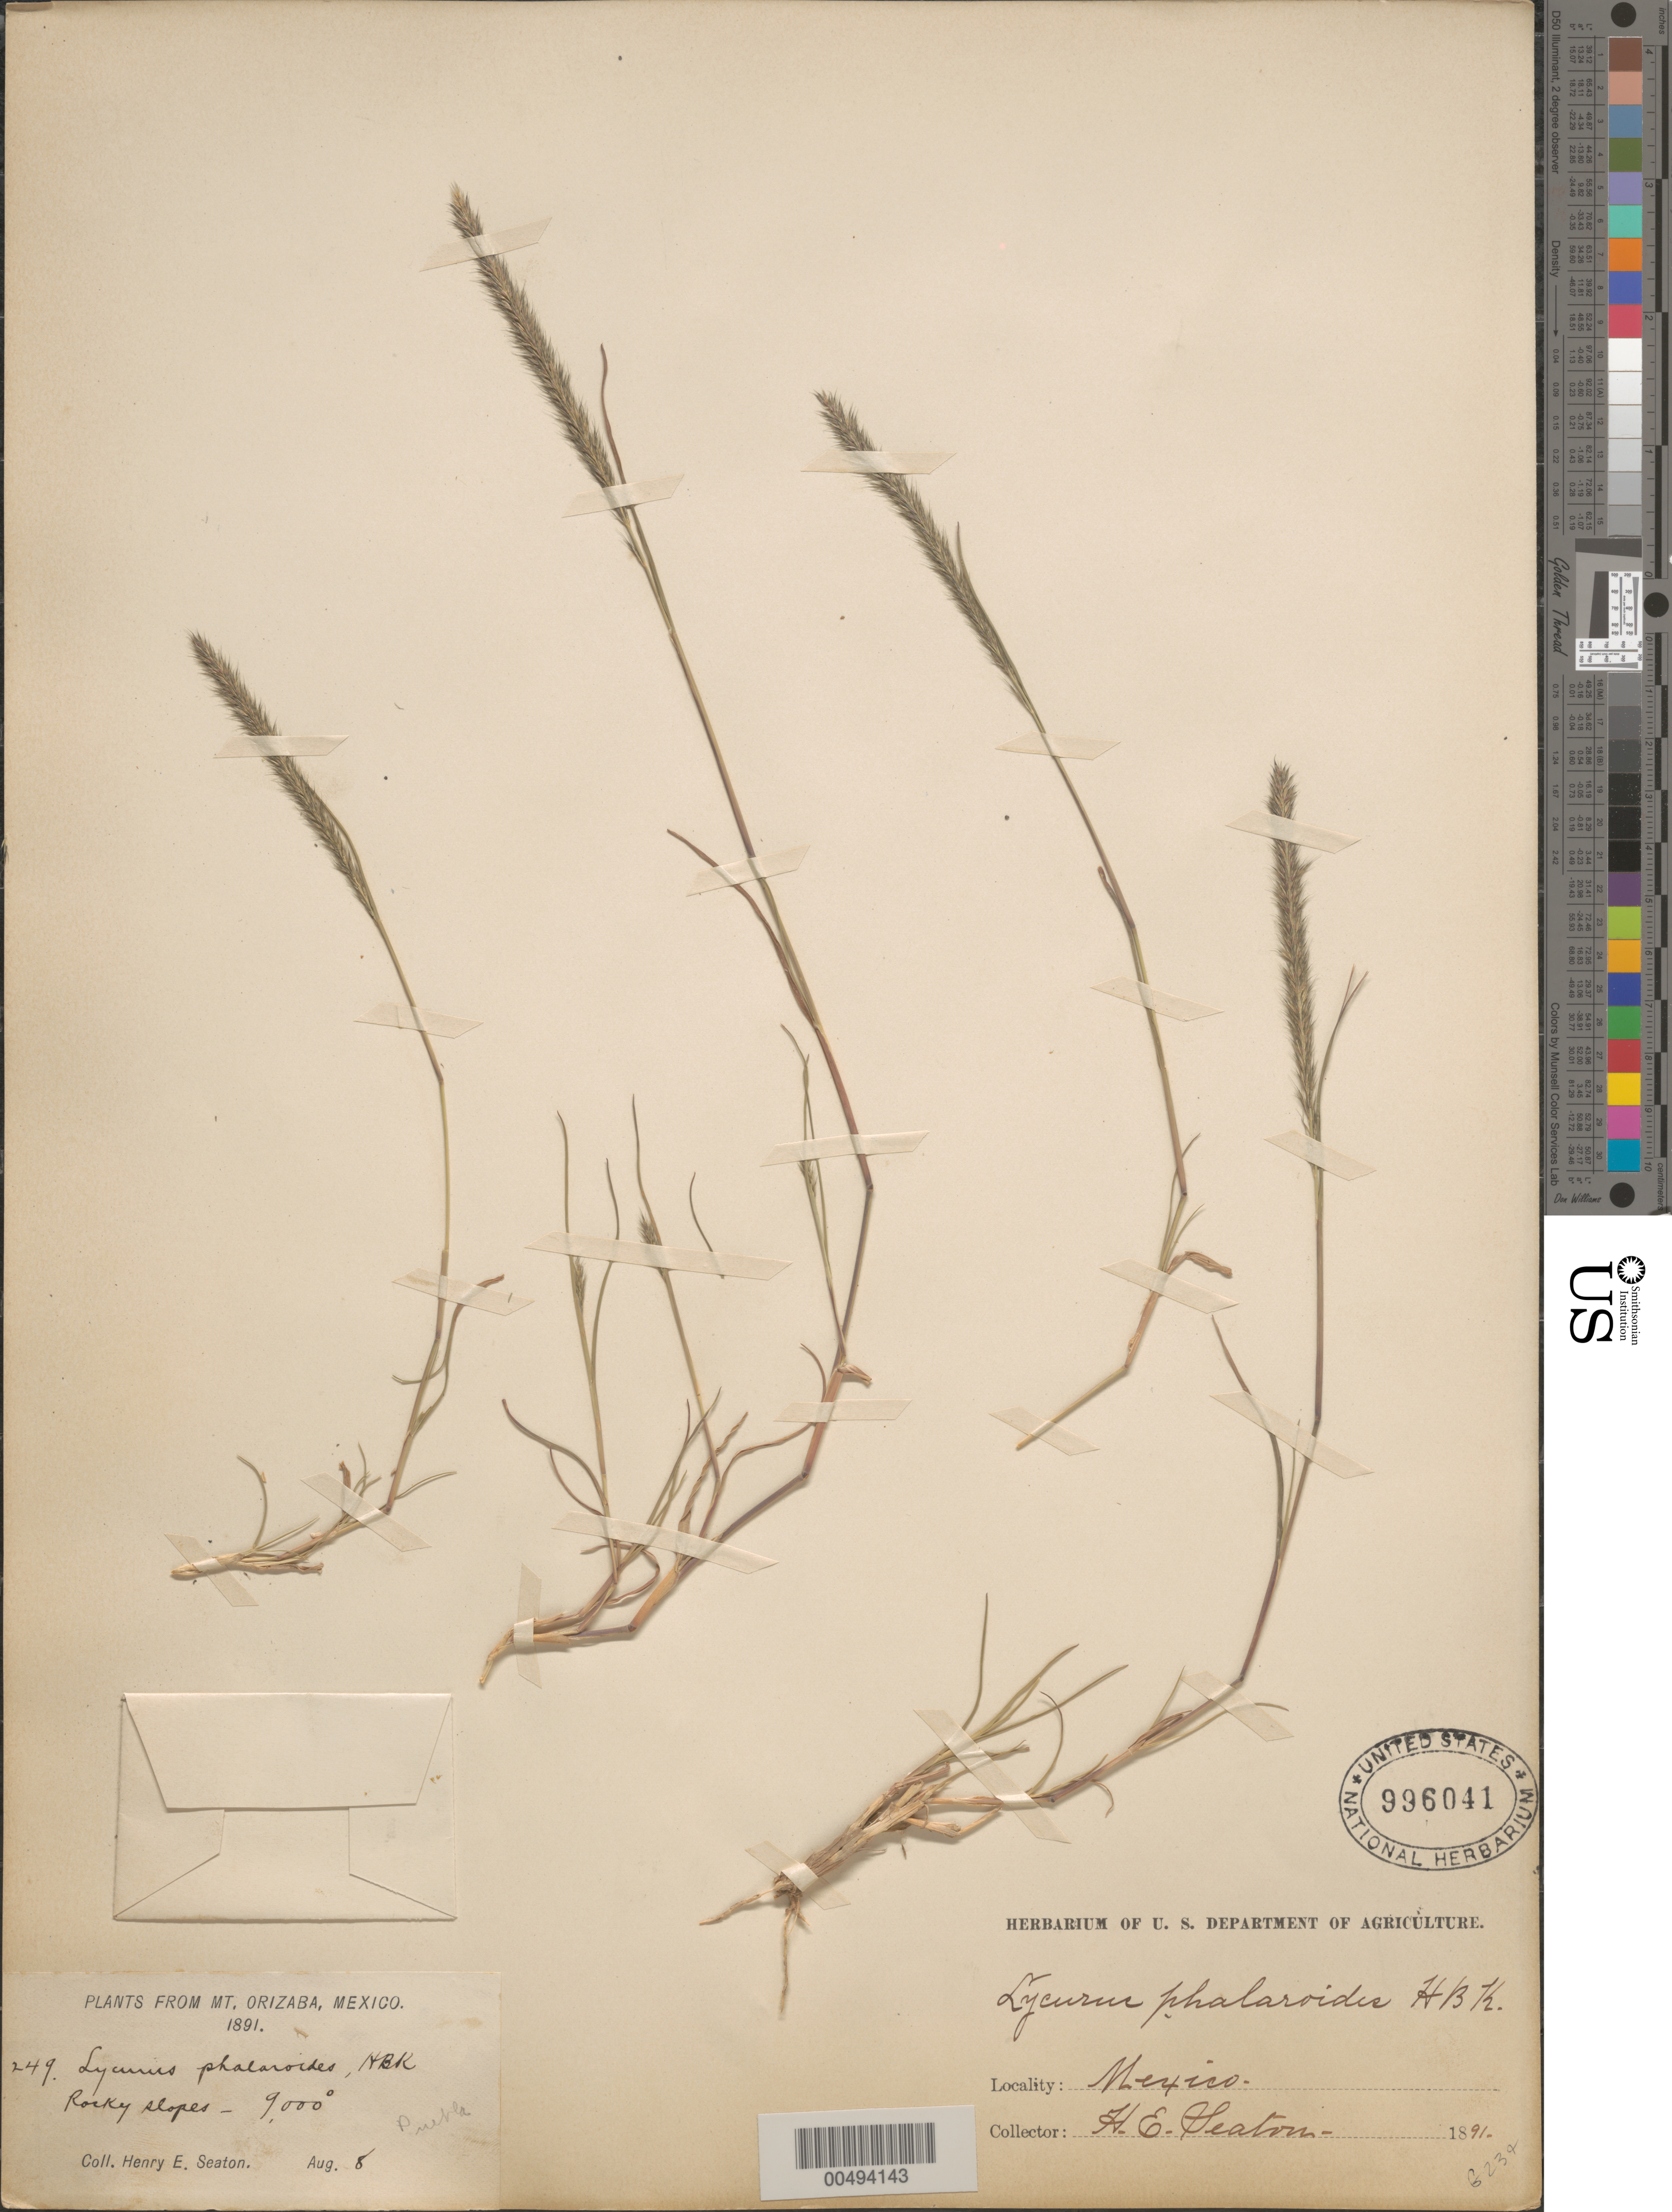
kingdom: Plantae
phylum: Tracheophyta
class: Liliopsida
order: Poales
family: Poaceae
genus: Lycurus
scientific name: Lycurus phleoides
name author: Kunth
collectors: H. E. Seaton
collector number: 249/G234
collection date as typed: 8 Aug 1891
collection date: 1891-08-08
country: Mexico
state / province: Puebla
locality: Mt Orizaba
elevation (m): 2743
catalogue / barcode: US 996041